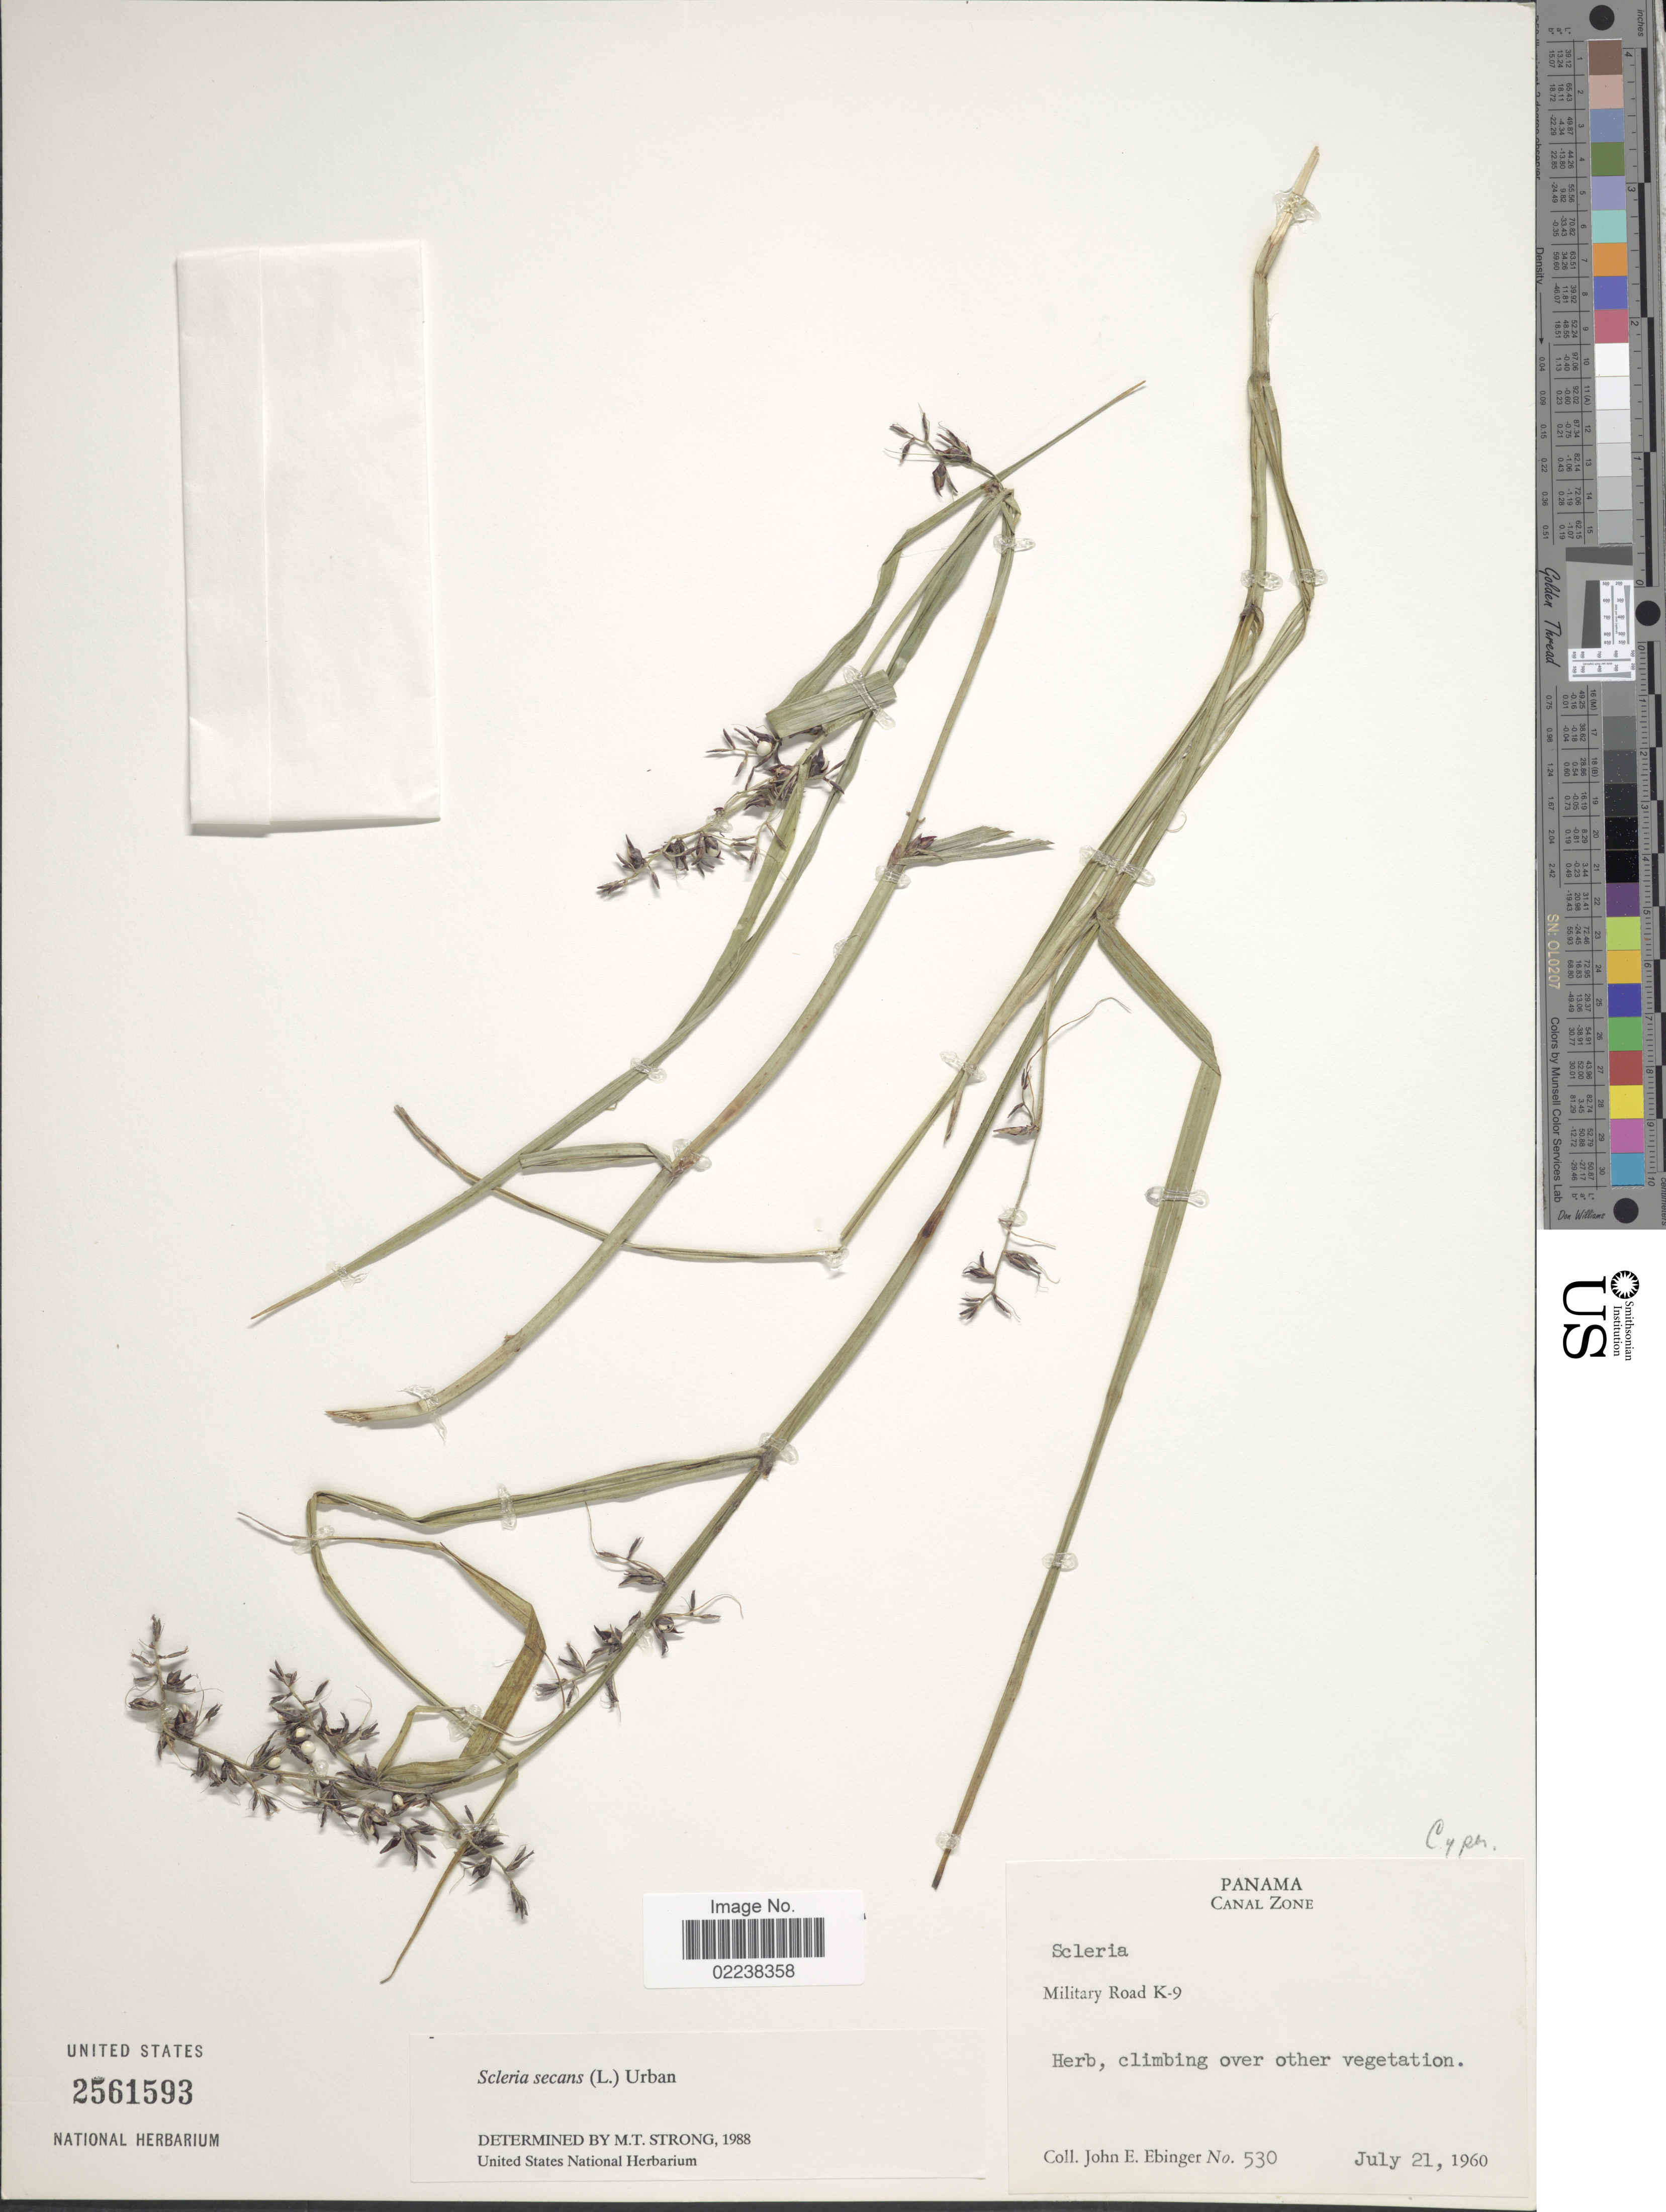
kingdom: Plantae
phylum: Tracheophyta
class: Liliopsida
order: Poales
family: Cyperaceae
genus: Scleria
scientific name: Scleria secans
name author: (L.) Urb.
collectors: J. Ebinger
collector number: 530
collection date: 1960-07-21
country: Panama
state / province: Colón / Panamá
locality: Military Road K-9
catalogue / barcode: US 2561593